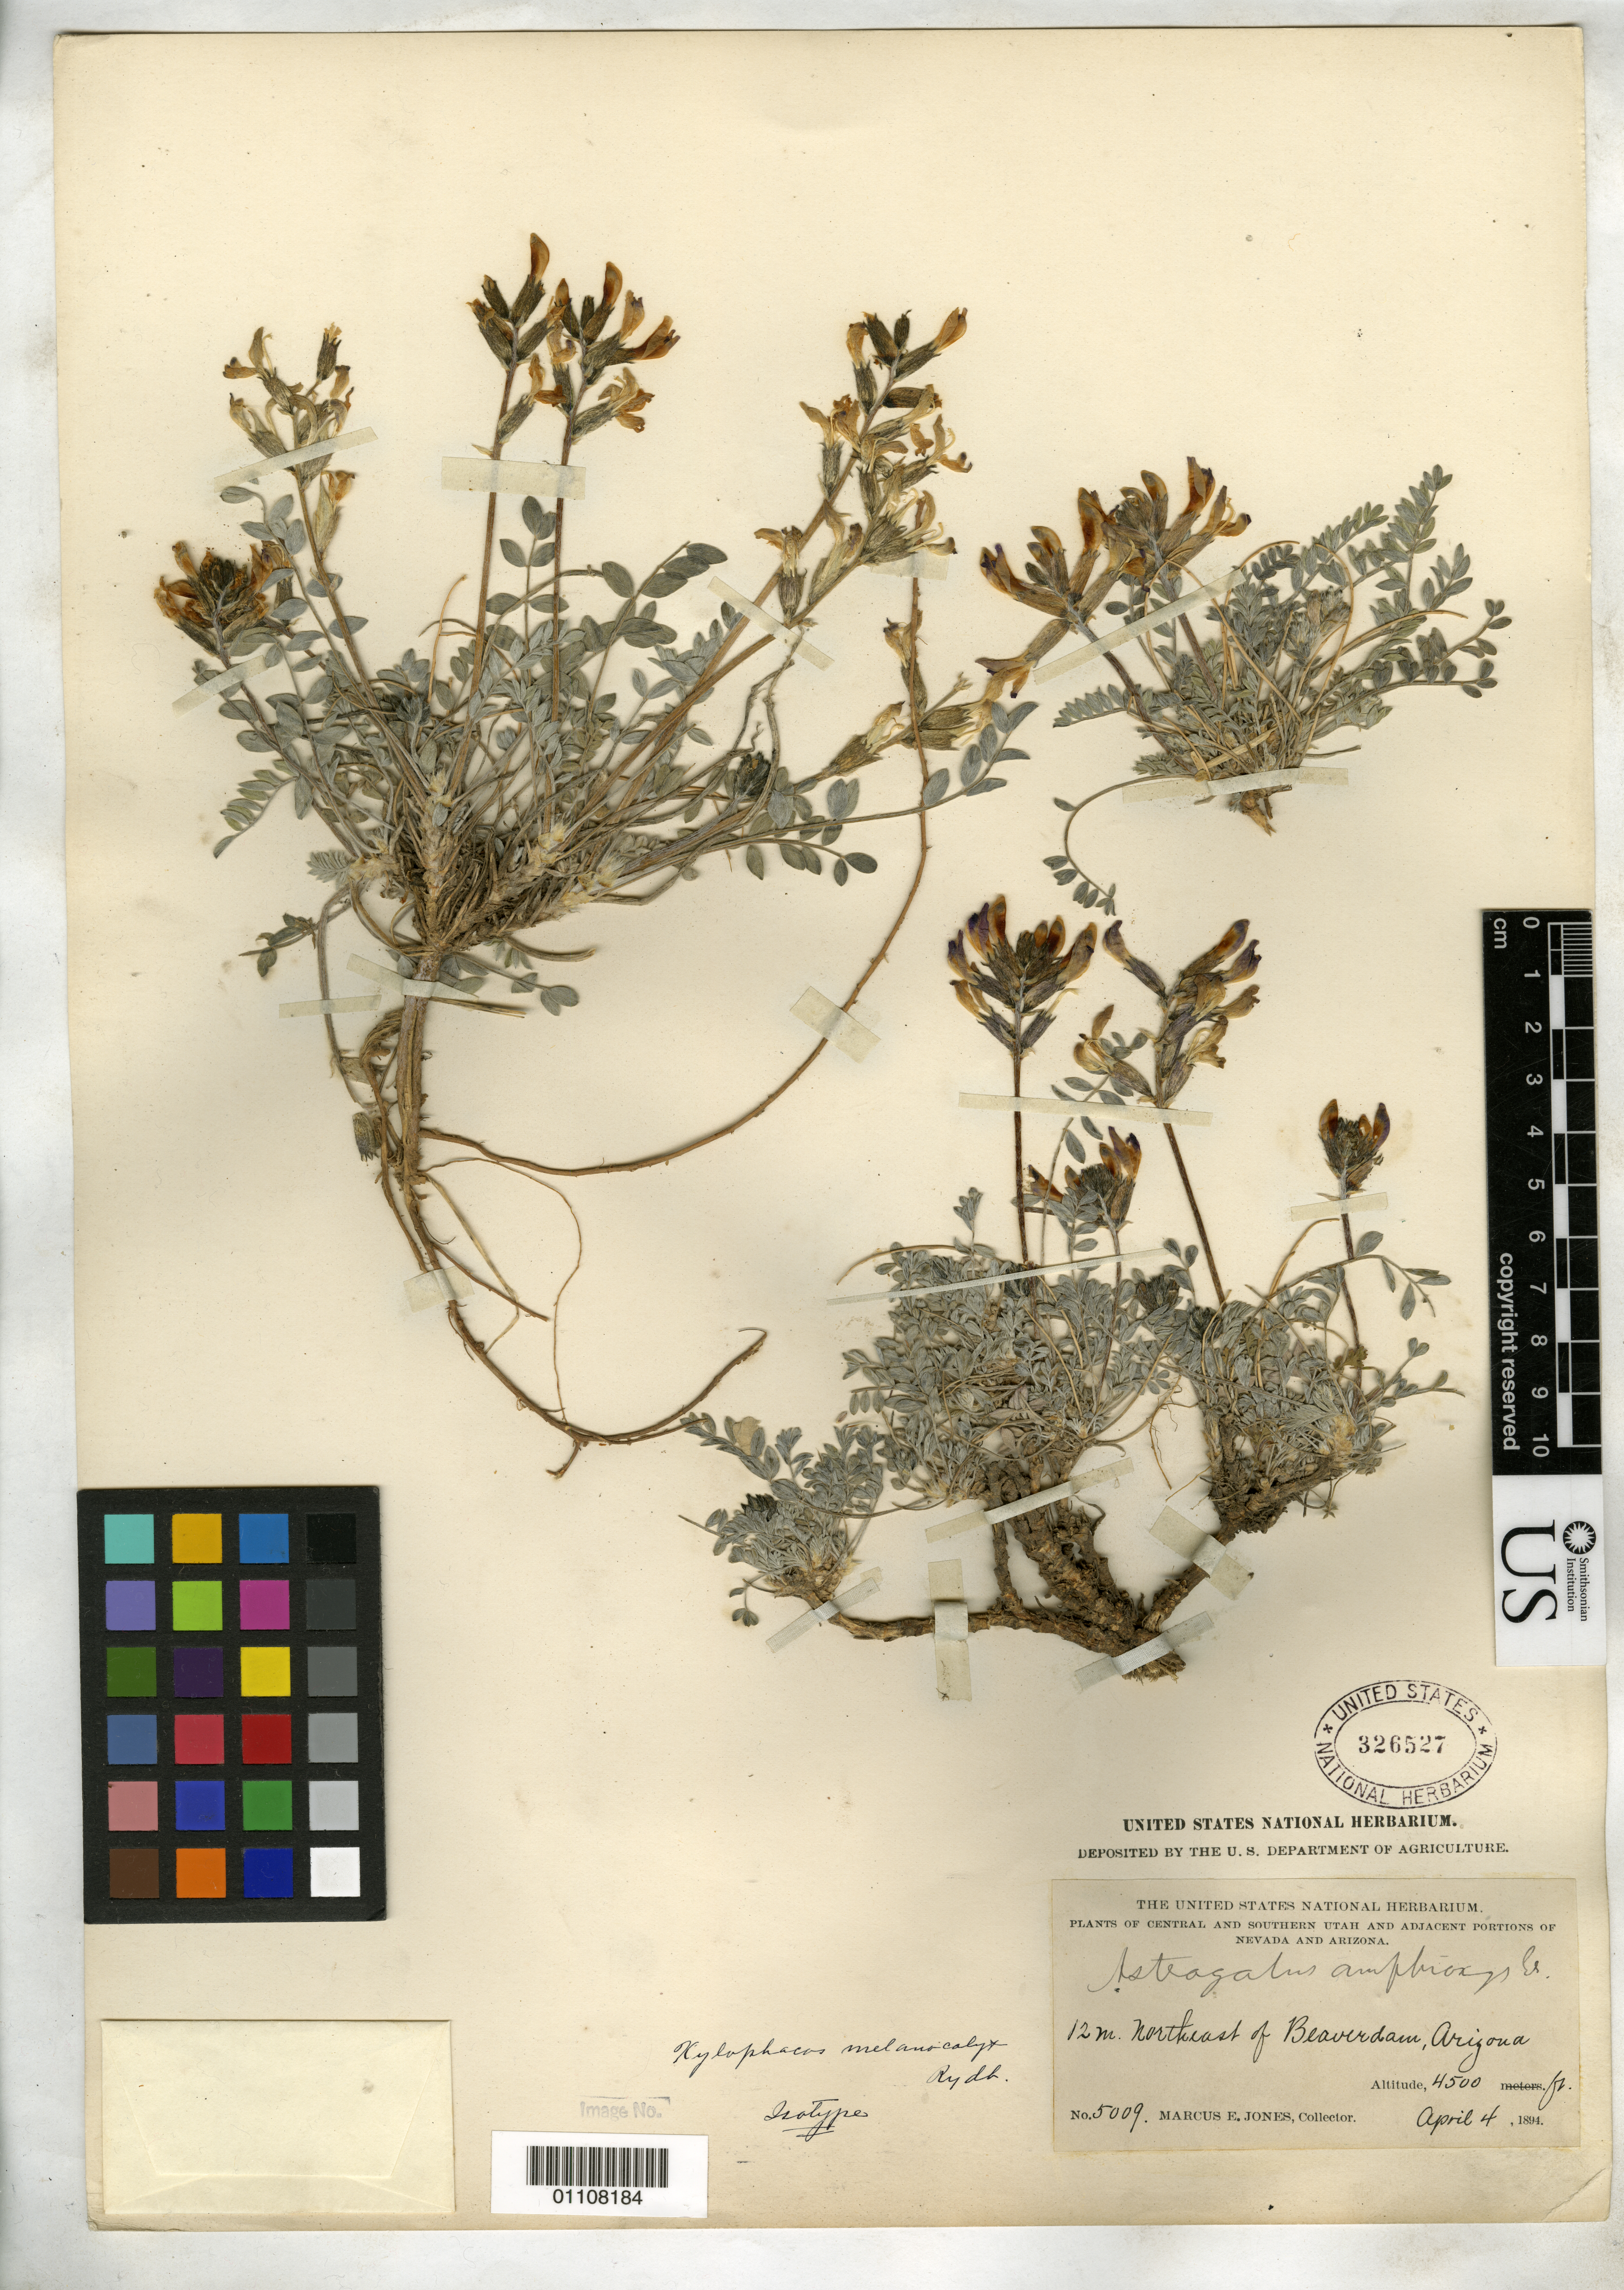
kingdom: Plantae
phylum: Tracheophyta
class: Magnoliopsida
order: Fabales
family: Fabaceae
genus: Xylophacos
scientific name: Xylophacos melanocalyx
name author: Rydb.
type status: Isotype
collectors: M. E. Jones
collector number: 5009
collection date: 1894-04-04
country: United States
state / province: Arizona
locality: Beaverdam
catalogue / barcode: US 326527